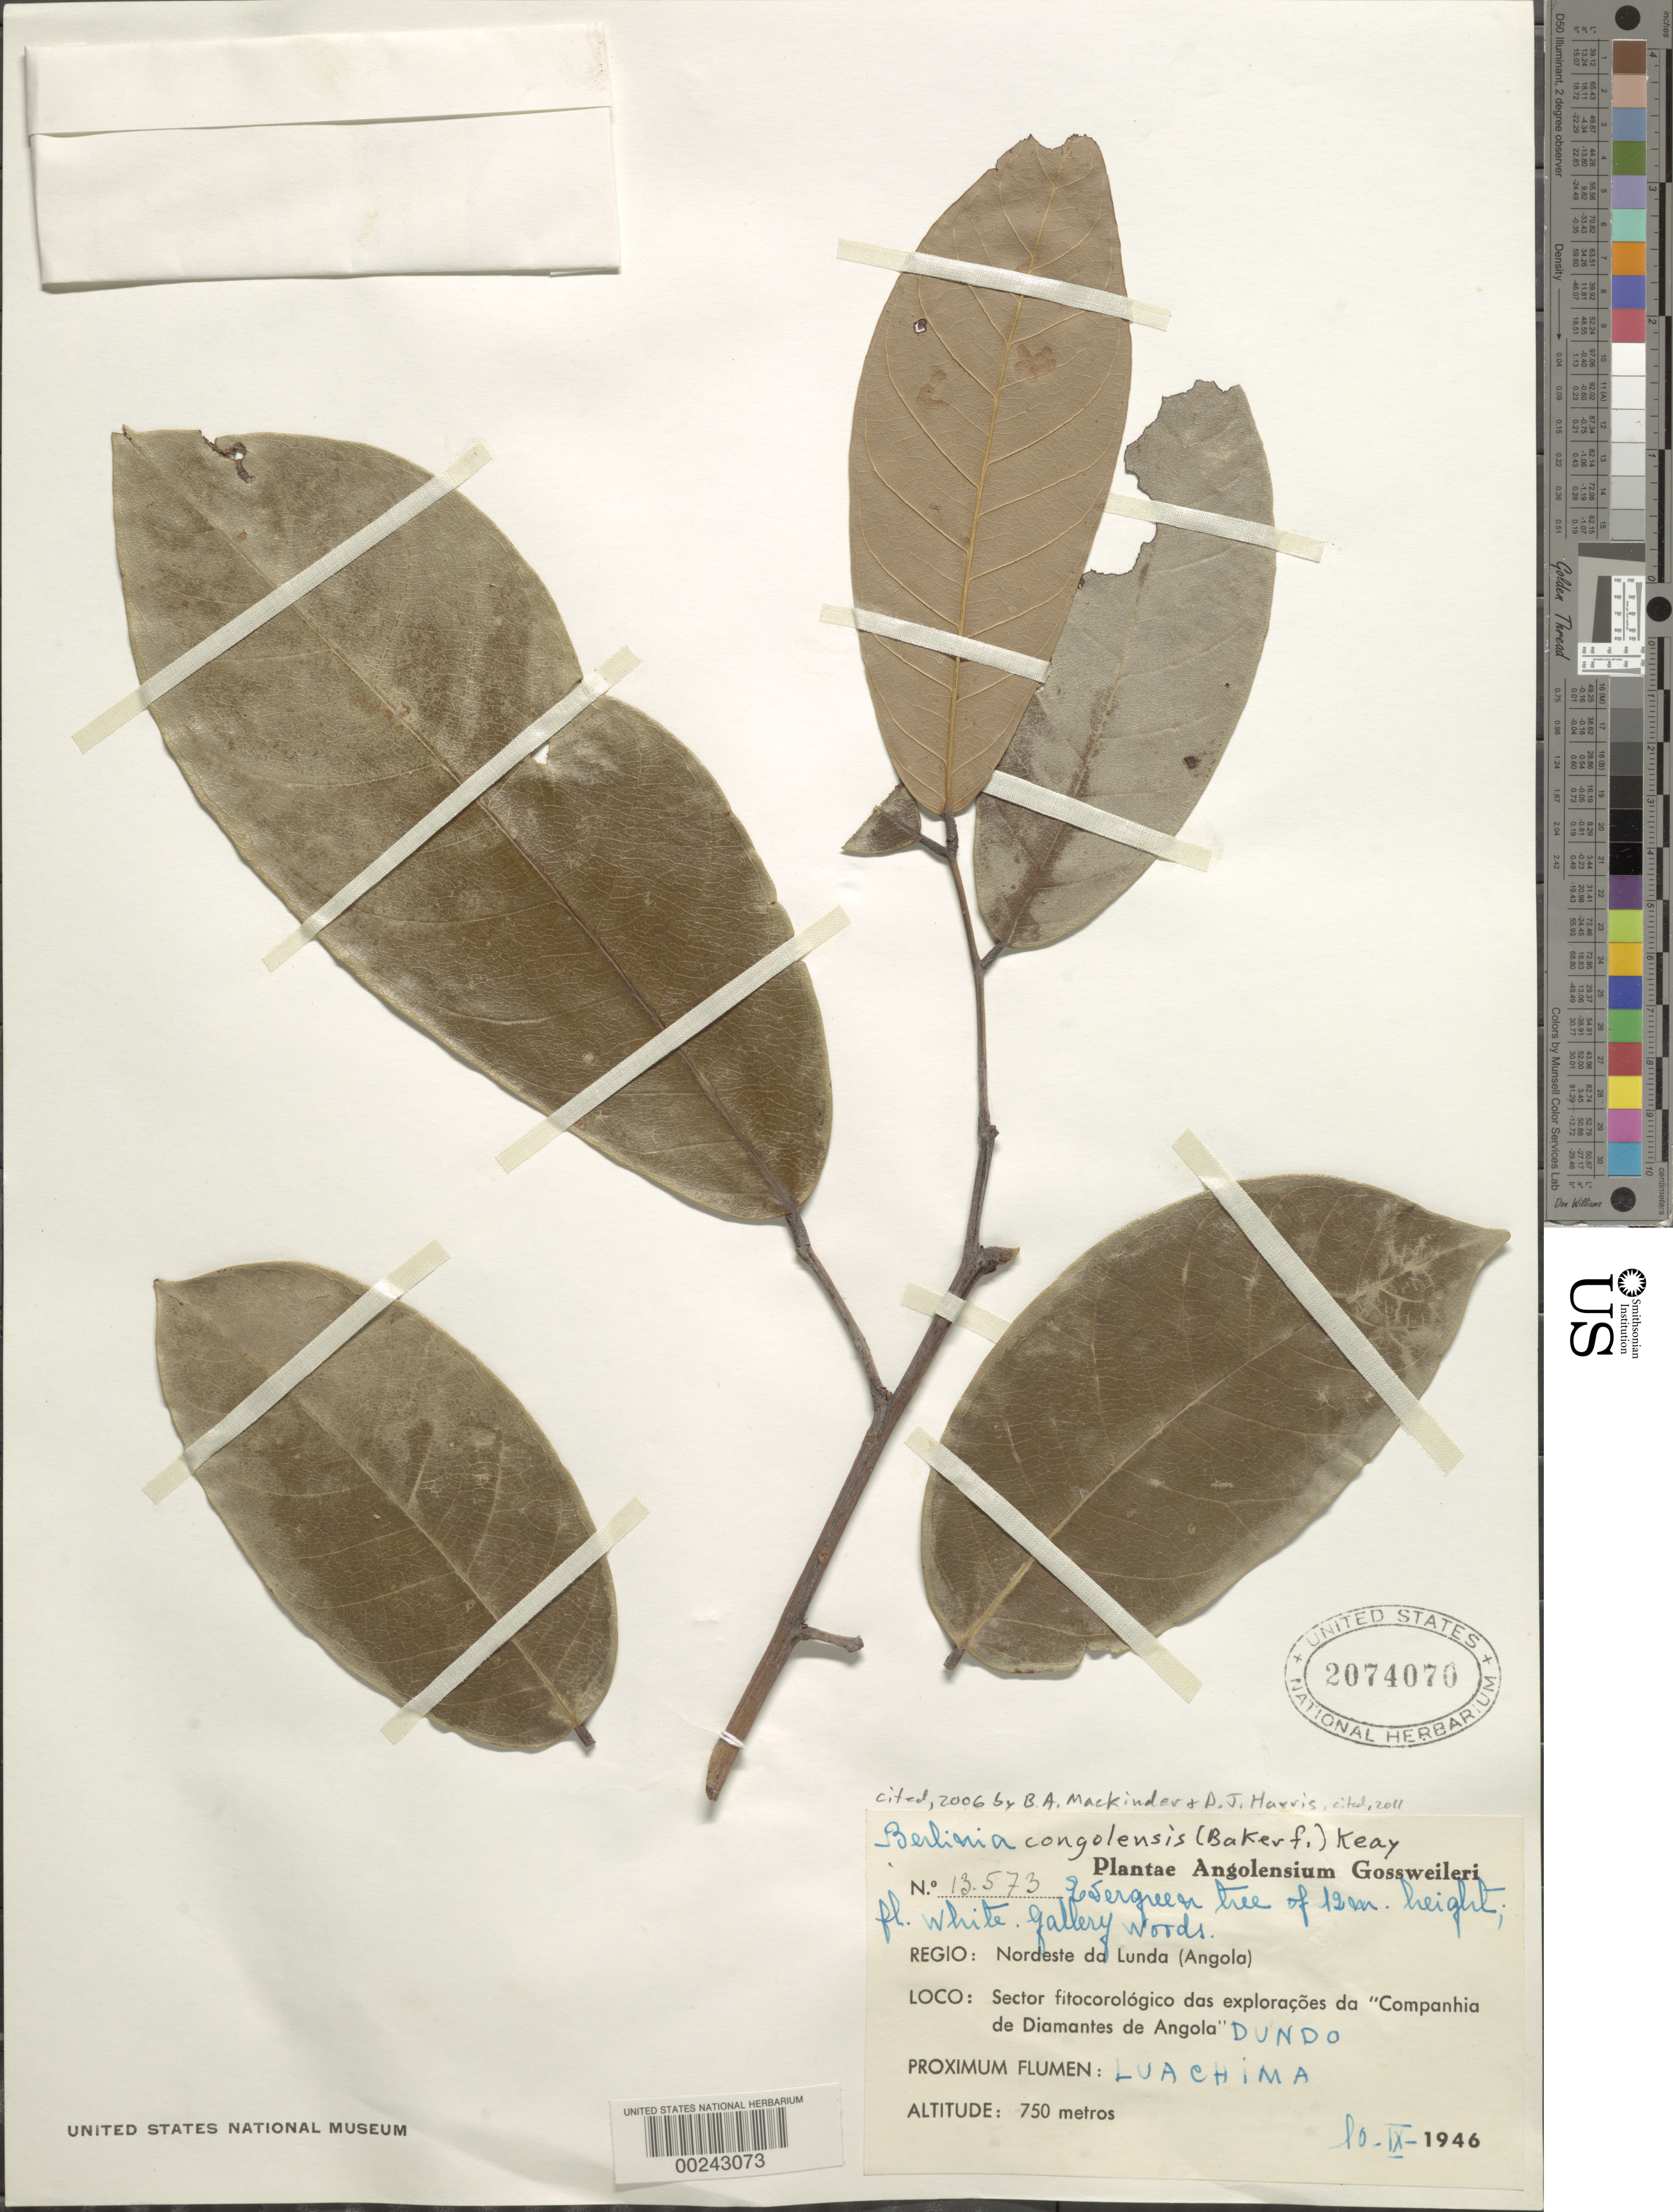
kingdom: Plantae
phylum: Tracheophyta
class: Magnoliopsida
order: Fabales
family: Fabaceae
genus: Berlinia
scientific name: Berlinia congolensis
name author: (Baker f.) Keay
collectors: J. Gossweiler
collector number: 13573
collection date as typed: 10 Sep 1946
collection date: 1946-09-10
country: Angola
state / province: Lunda Norte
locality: Dundo, near Luachimo River, NE of Lunda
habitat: Gallery woods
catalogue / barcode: US 2074070